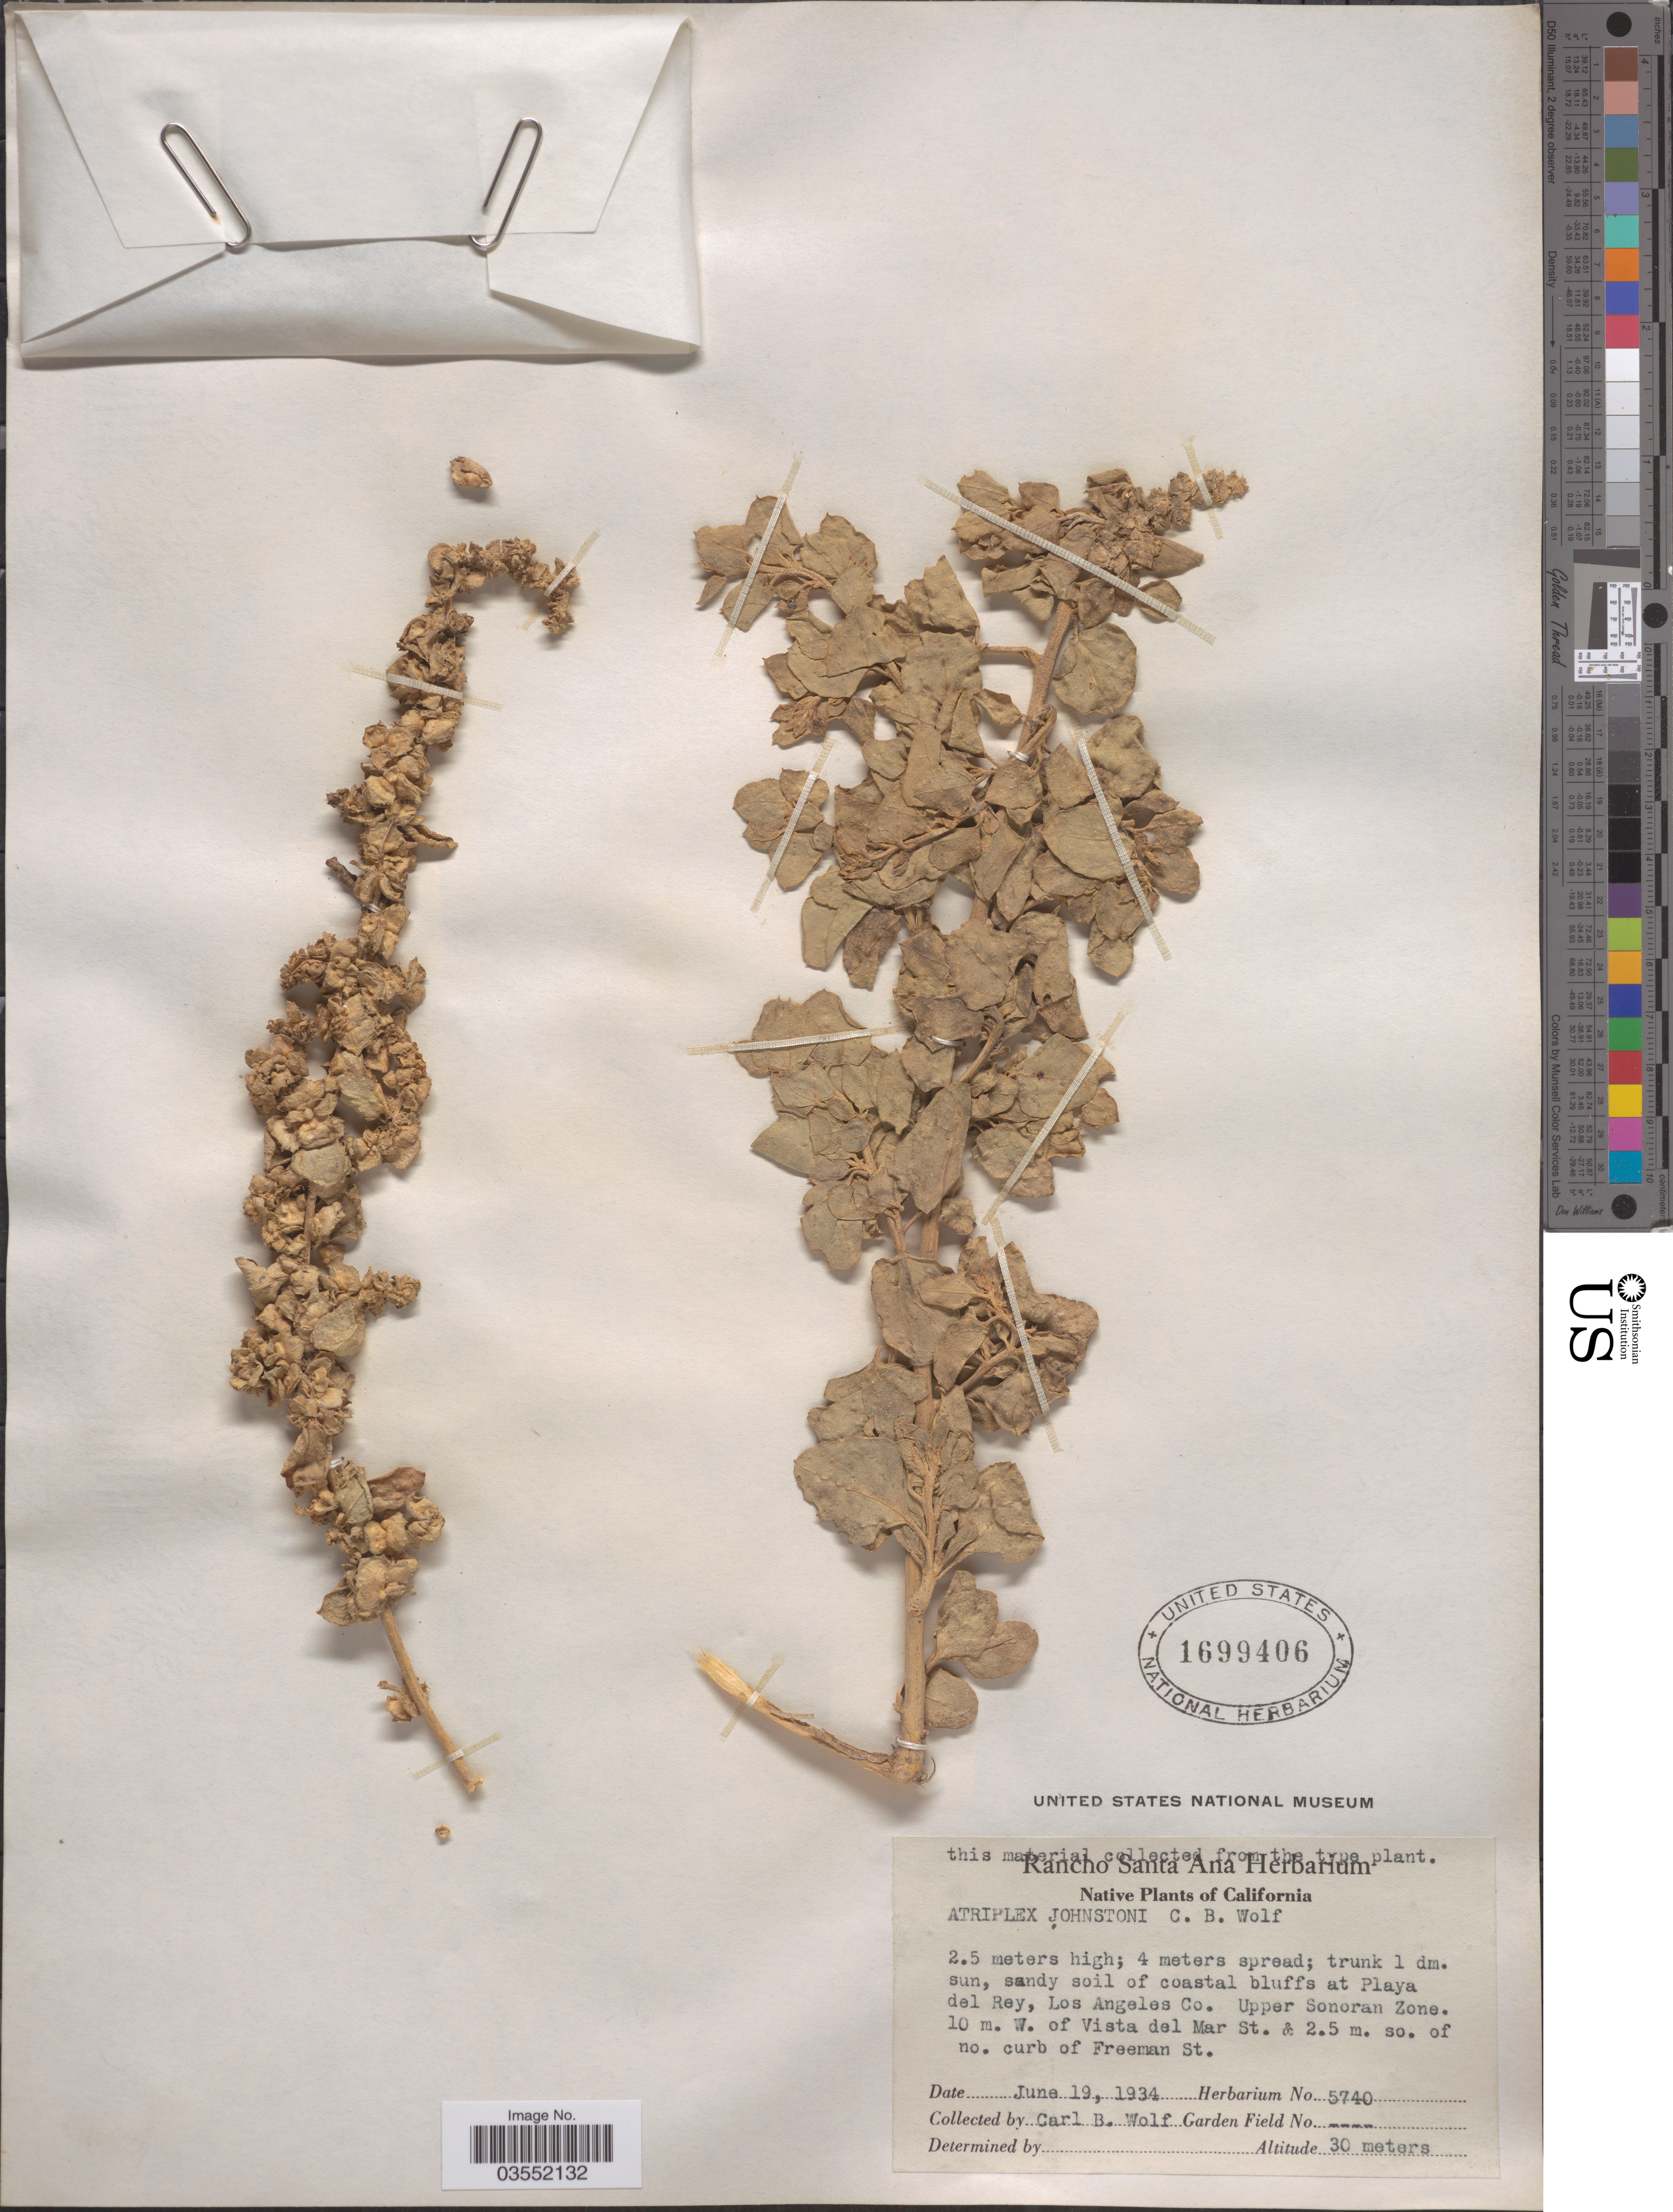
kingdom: Plantae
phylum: Tracheophyta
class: Magnoliopsida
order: Caryophyllales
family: Amaranthaceae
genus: Atriplex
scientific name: Atriplex johnstonii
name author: C.B. Wolf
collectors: C. B. Wolf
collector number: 5740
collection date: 1934-06-19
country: United States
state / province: California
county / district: Los Angeles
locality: Sandy soil of coastal bluffs at Playa del Rey, Los Angeles Co. Upper Sonoran Zone. 10 m. W. of Vista del Mar St. & 2.5 m. so. of no. curb of Freeman St.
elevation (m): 30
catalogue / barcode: US 1699406